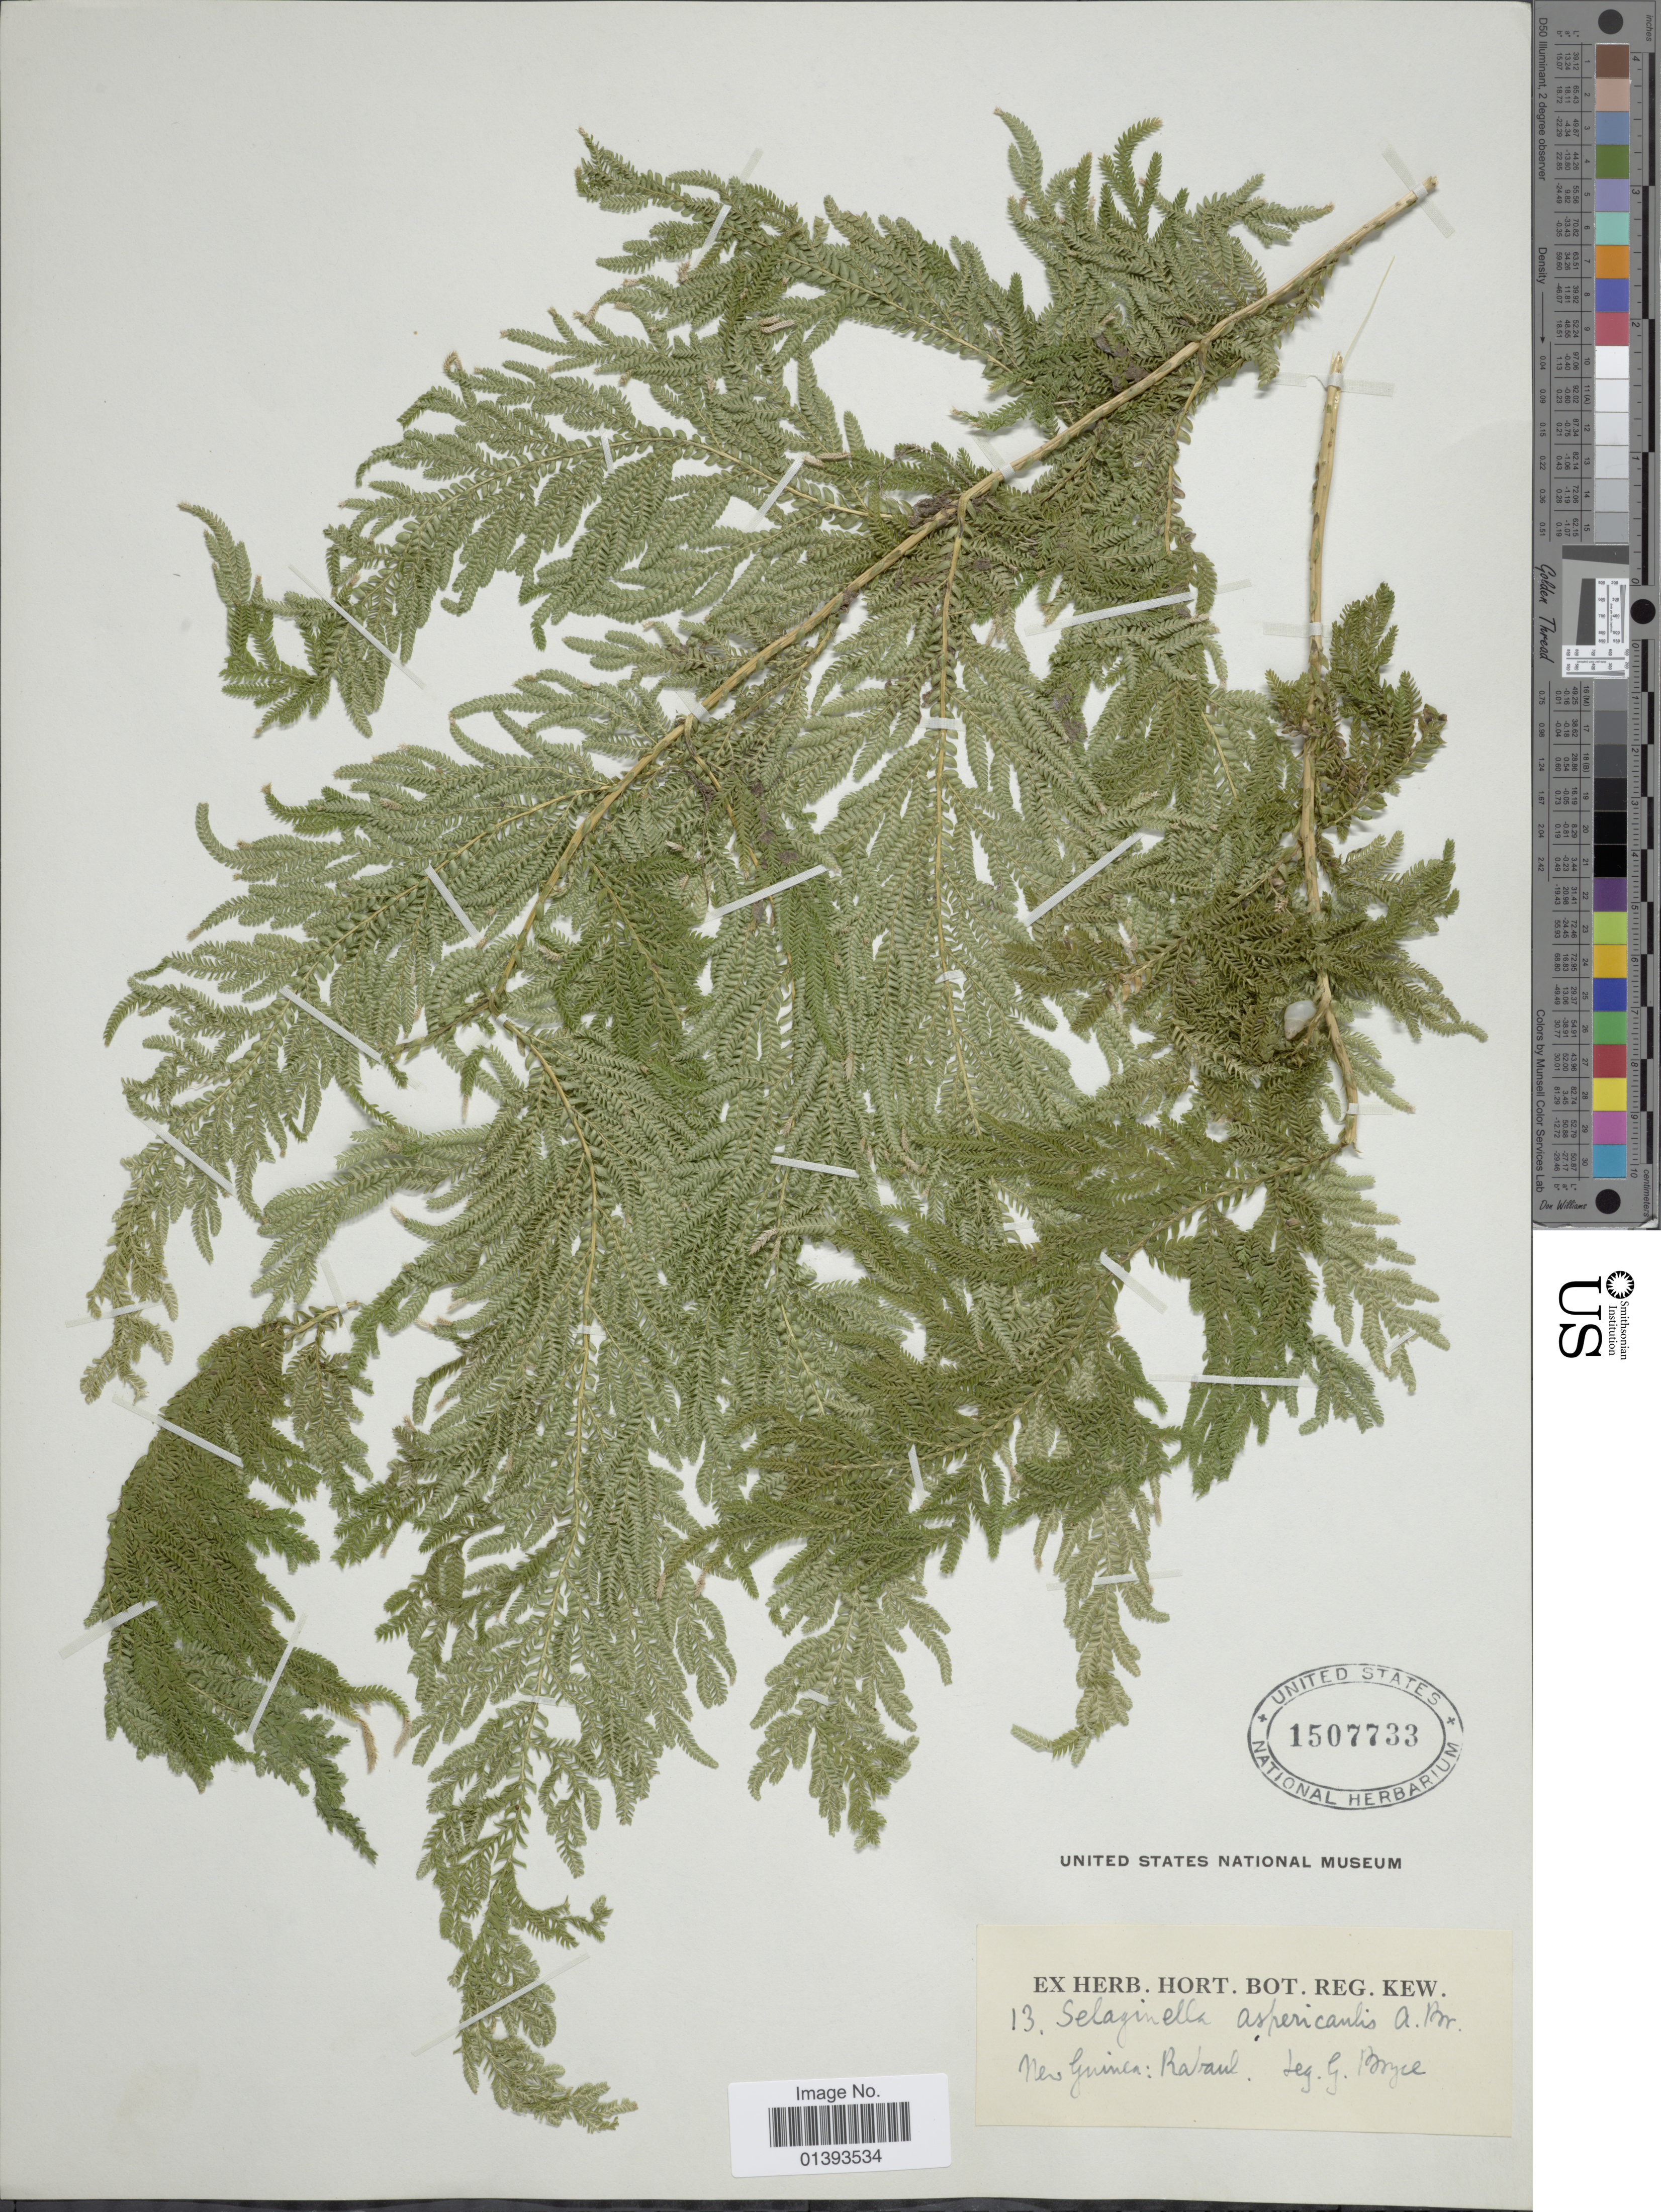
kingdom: Plantae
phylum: Tracheophyta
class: Lycopodiopsida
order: Selaginellales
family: Selaginellaceae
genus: Selaginella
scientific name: Selaginella aspericaulis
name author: R. Br.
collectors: G. Bryce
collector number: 13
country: Papua New Guinea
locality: New Guinea: Rabaul [interpreted]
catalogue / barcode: US 1507733